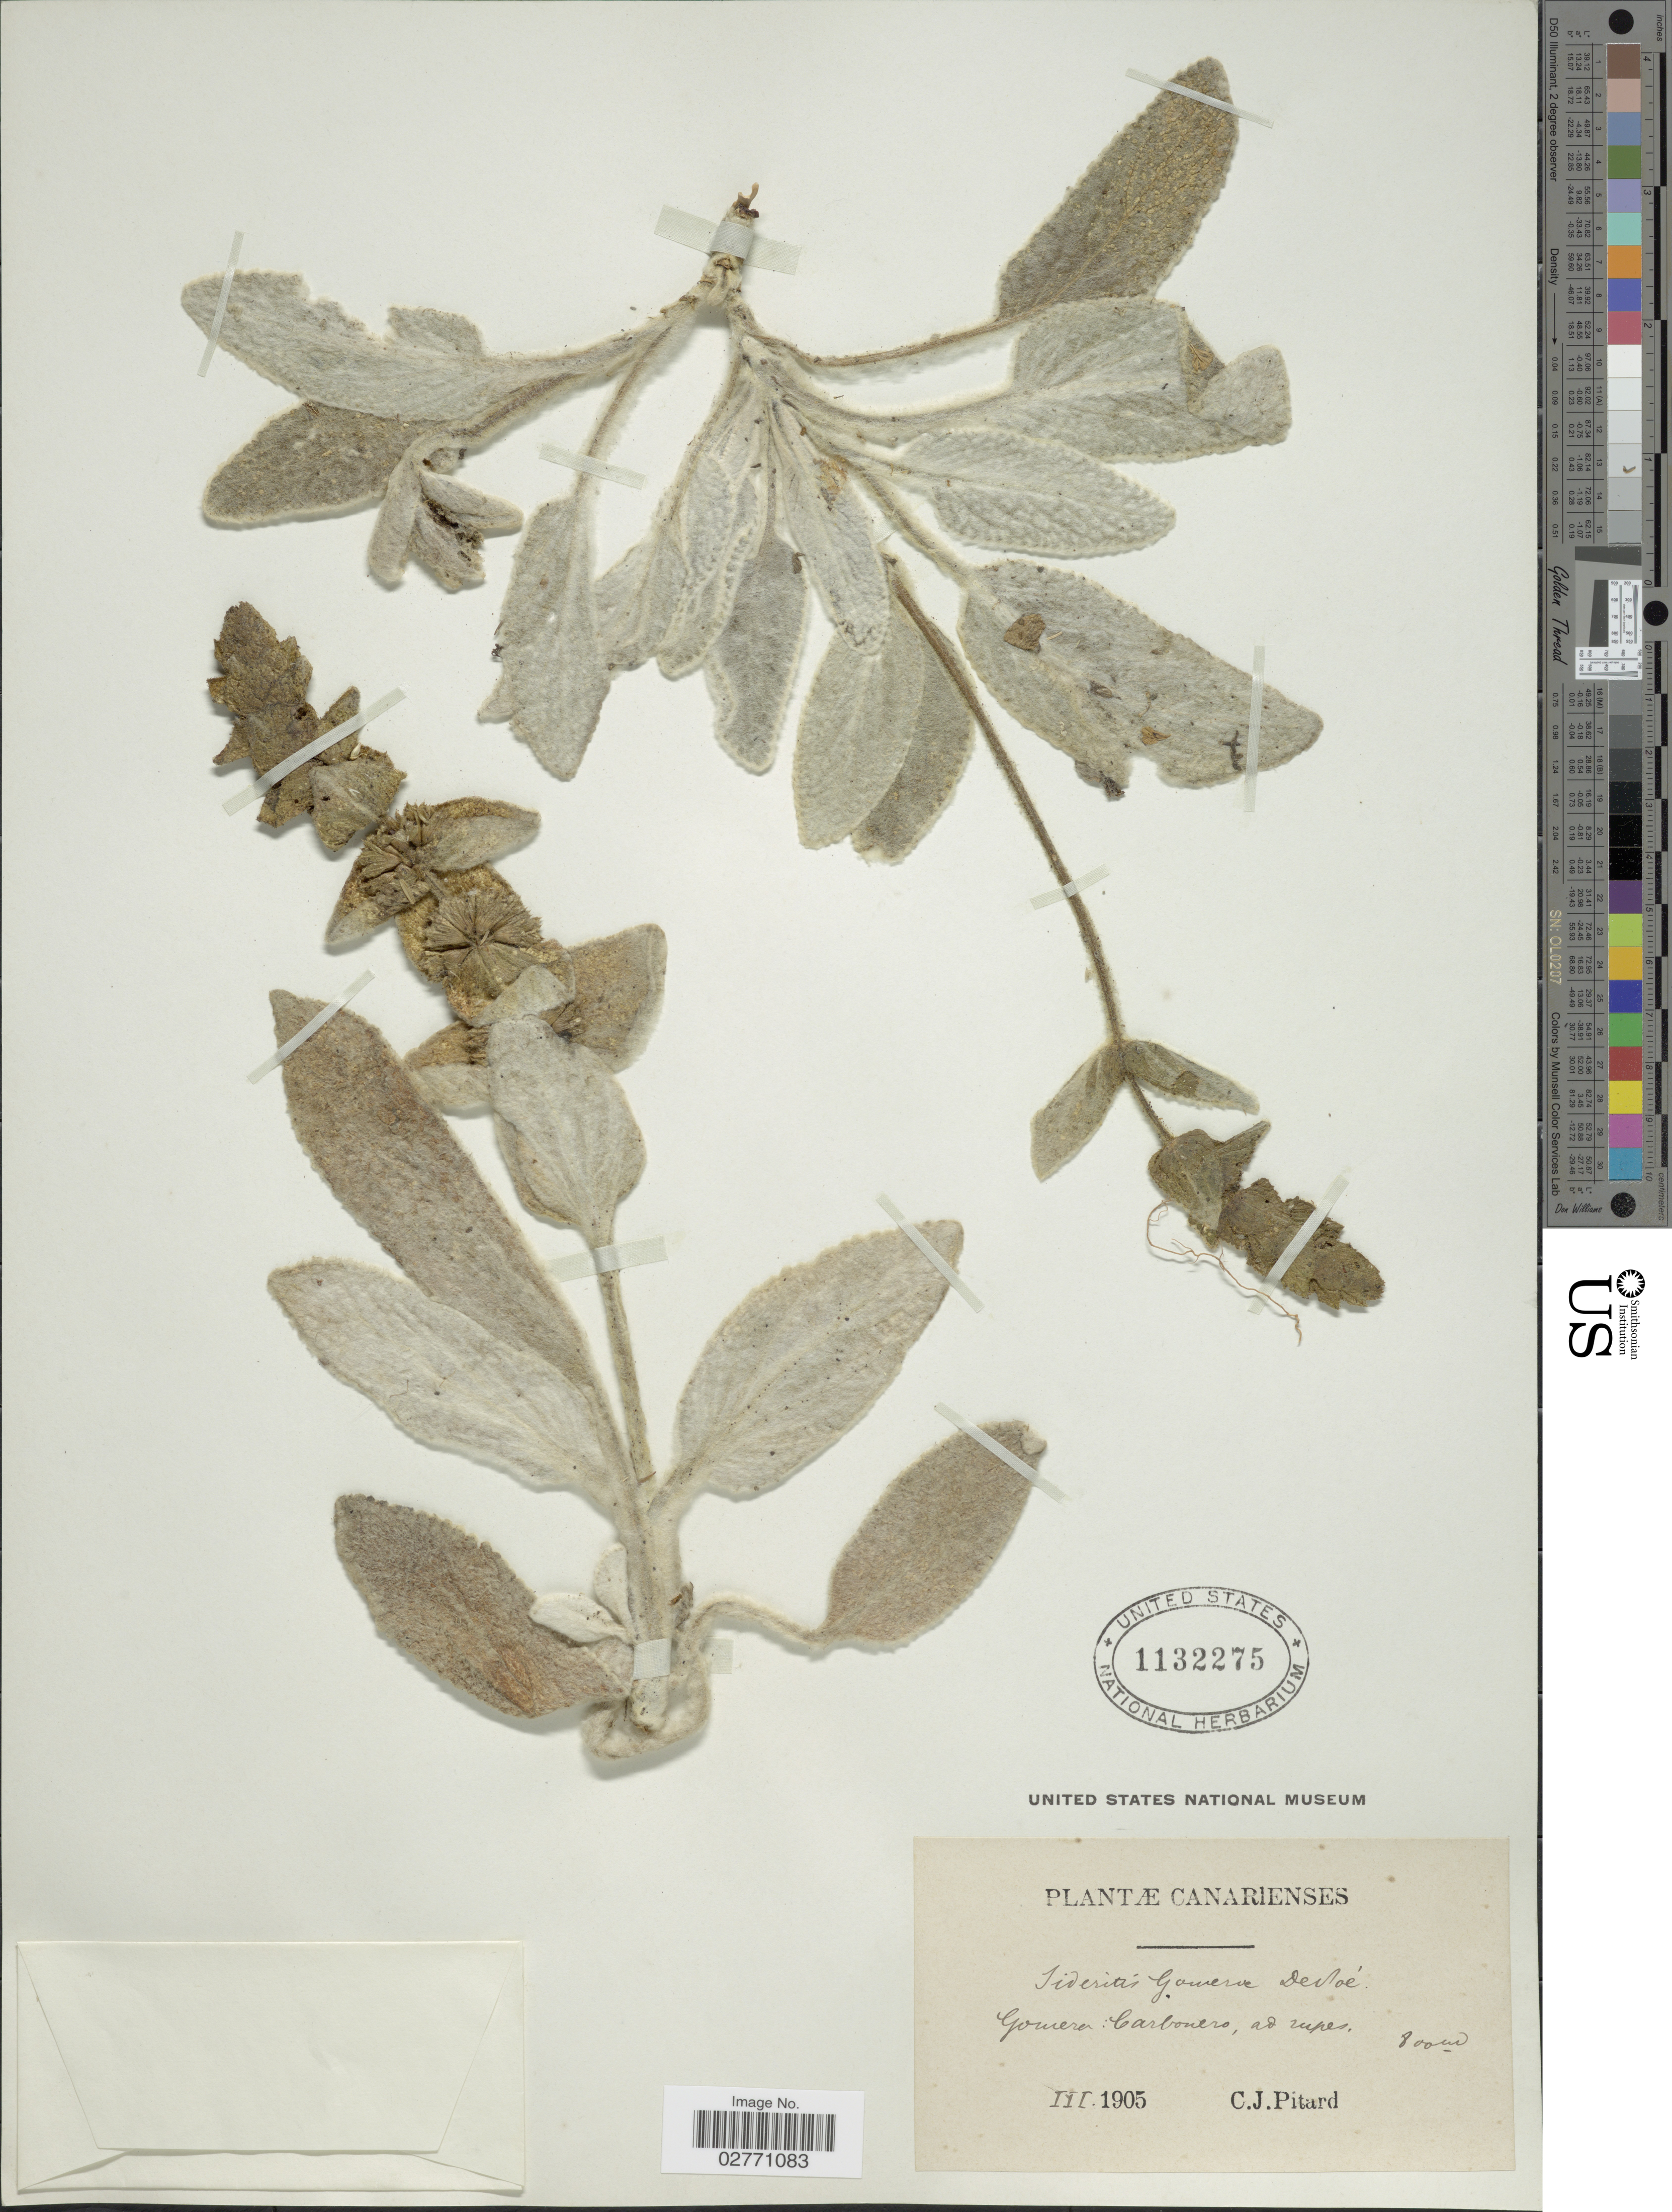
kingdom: Plantae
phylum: Tracheophyta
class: Magnoliopsida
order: Lamiales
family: Lamiaceae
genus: Sideritis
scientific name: Sideritis gomerae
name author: Bolle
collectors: C. Pitard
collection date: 1905-03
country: Spain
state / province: Canarias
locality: Canarienses. Carbonero, ad rupes.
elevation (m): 800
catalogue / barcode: US 1132275